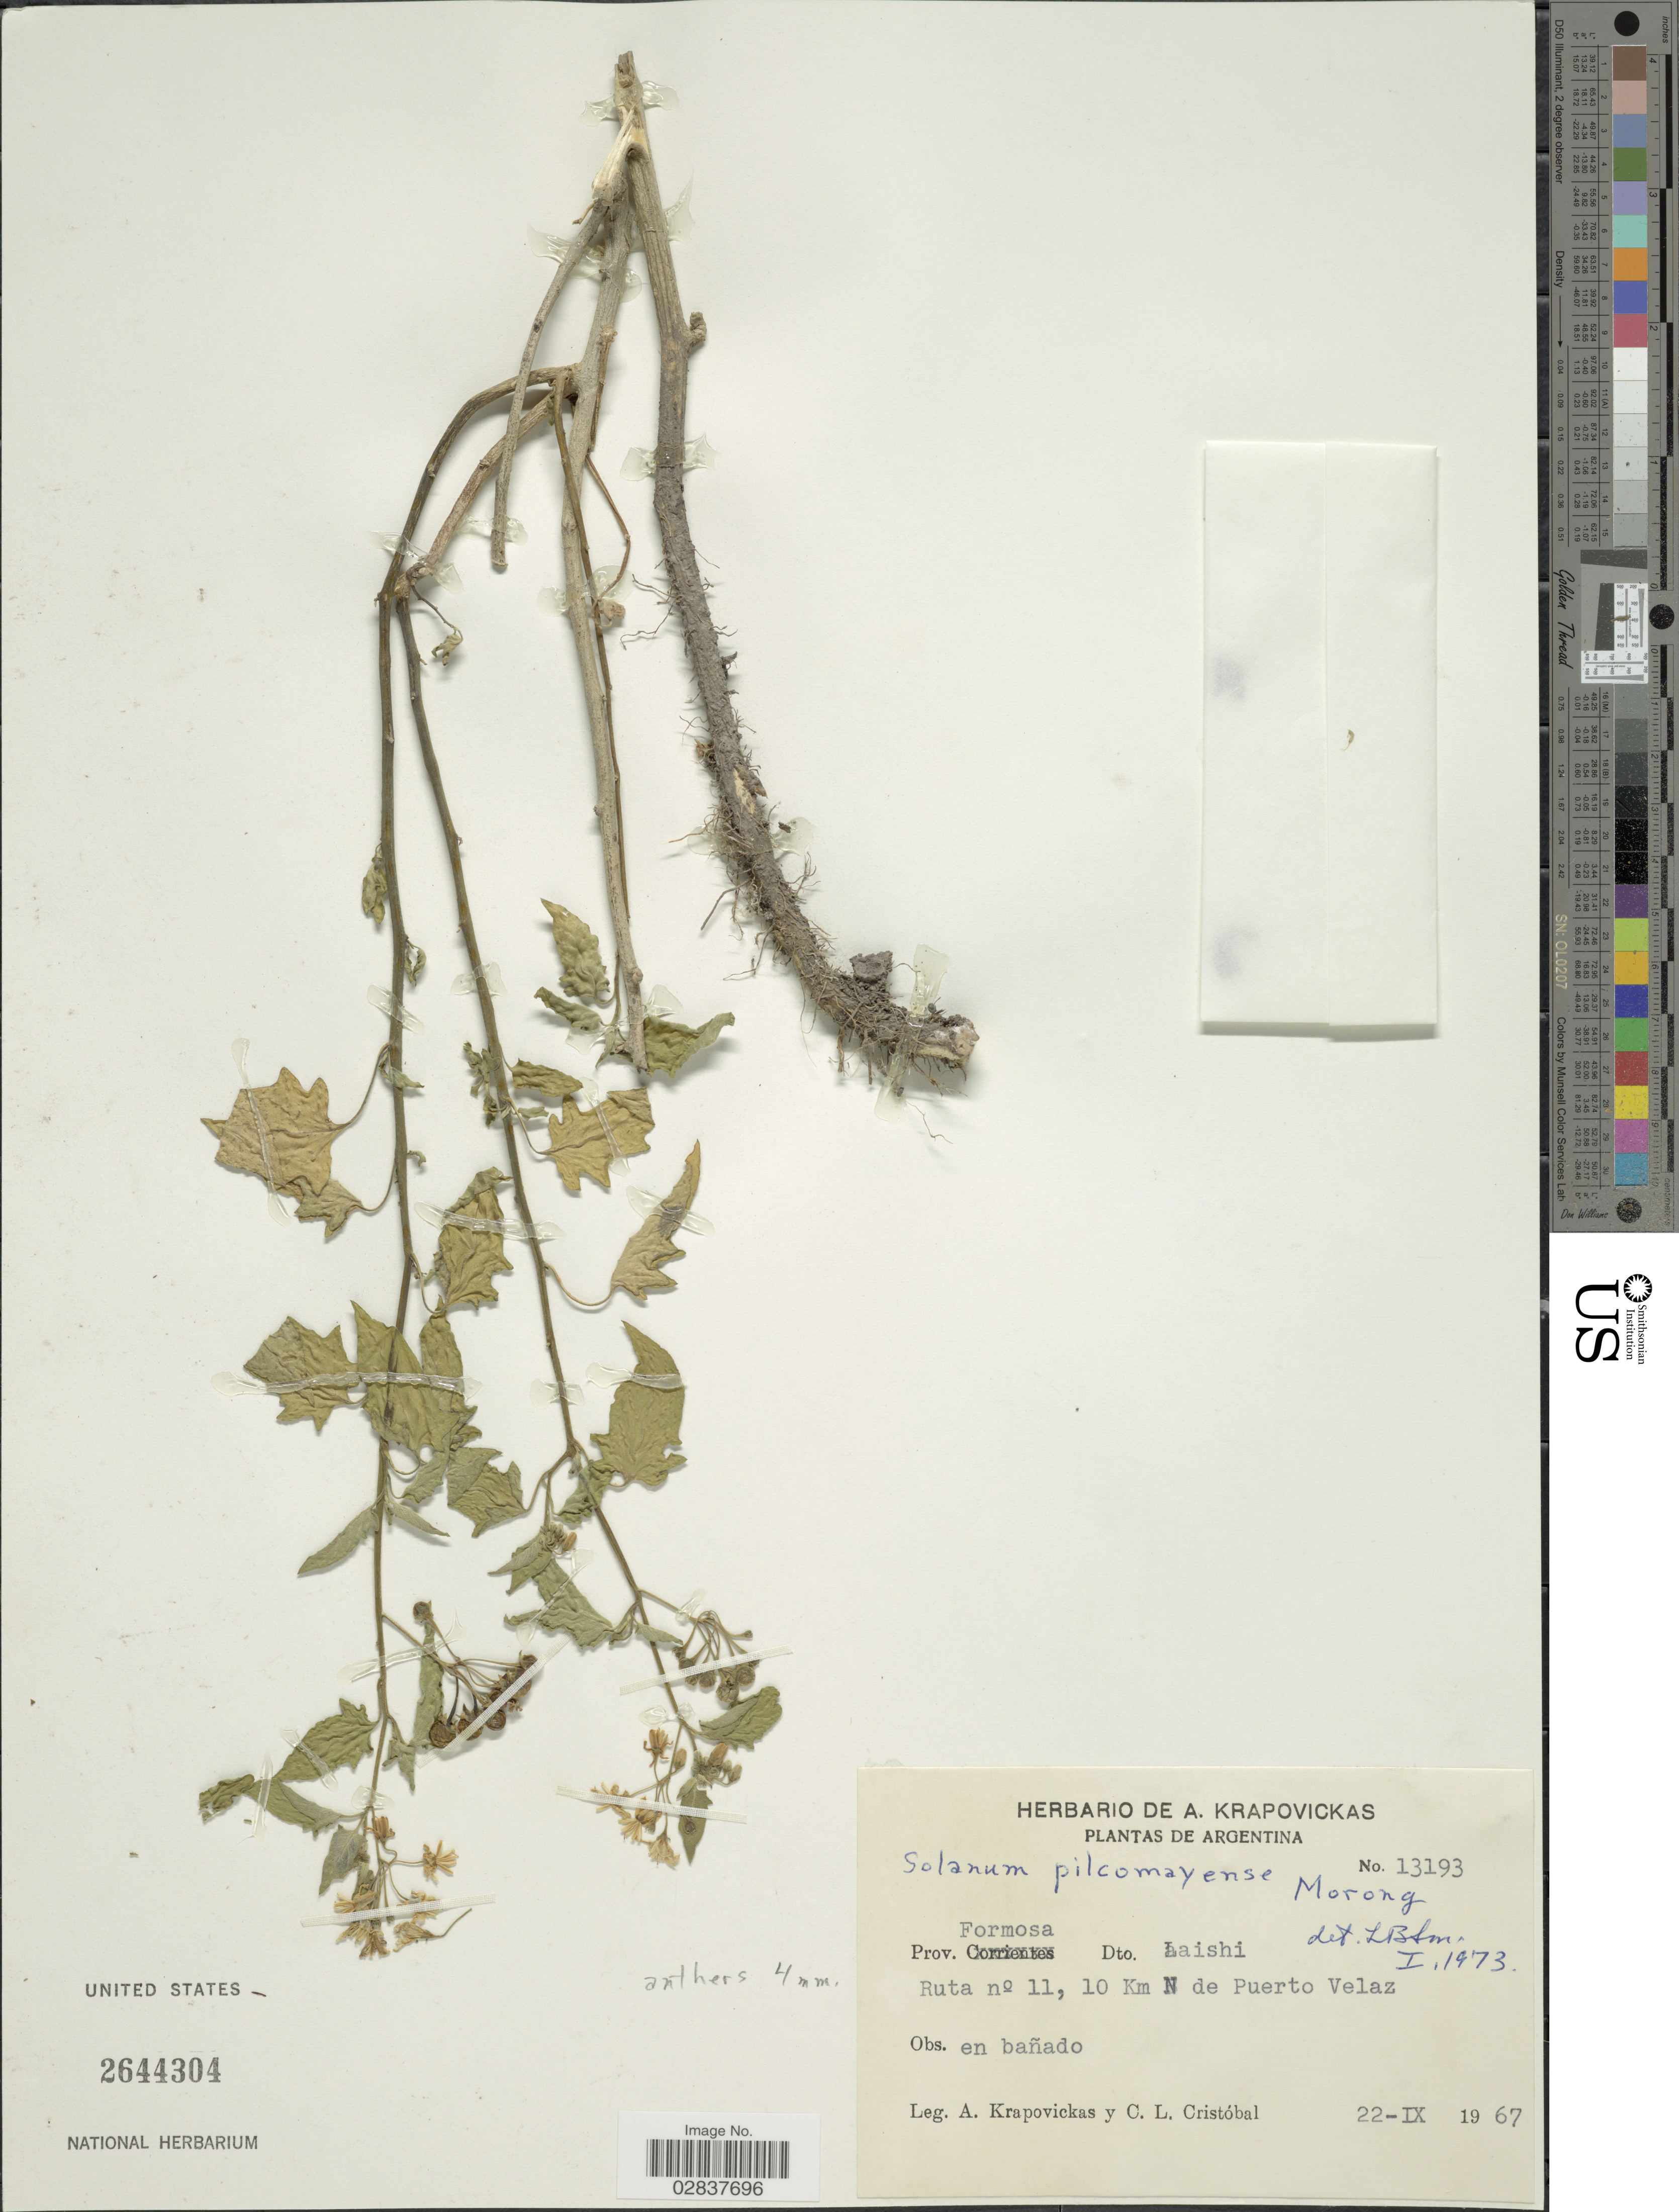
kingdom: Plantae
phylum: Tracheophyta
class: Magnoliopsida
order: Solanales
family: Solanaceae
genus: Solanum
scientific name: Solanum pilcomayense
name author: Morong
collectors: A. Krapovickas & C. L. Cristóbal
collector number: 13193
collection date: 1967-09-22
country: Argentina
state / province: Formosa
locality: Dto. Laishi. Ruta n° 11, 10 Km N de Puerto Velaz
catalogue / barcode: US 2644304